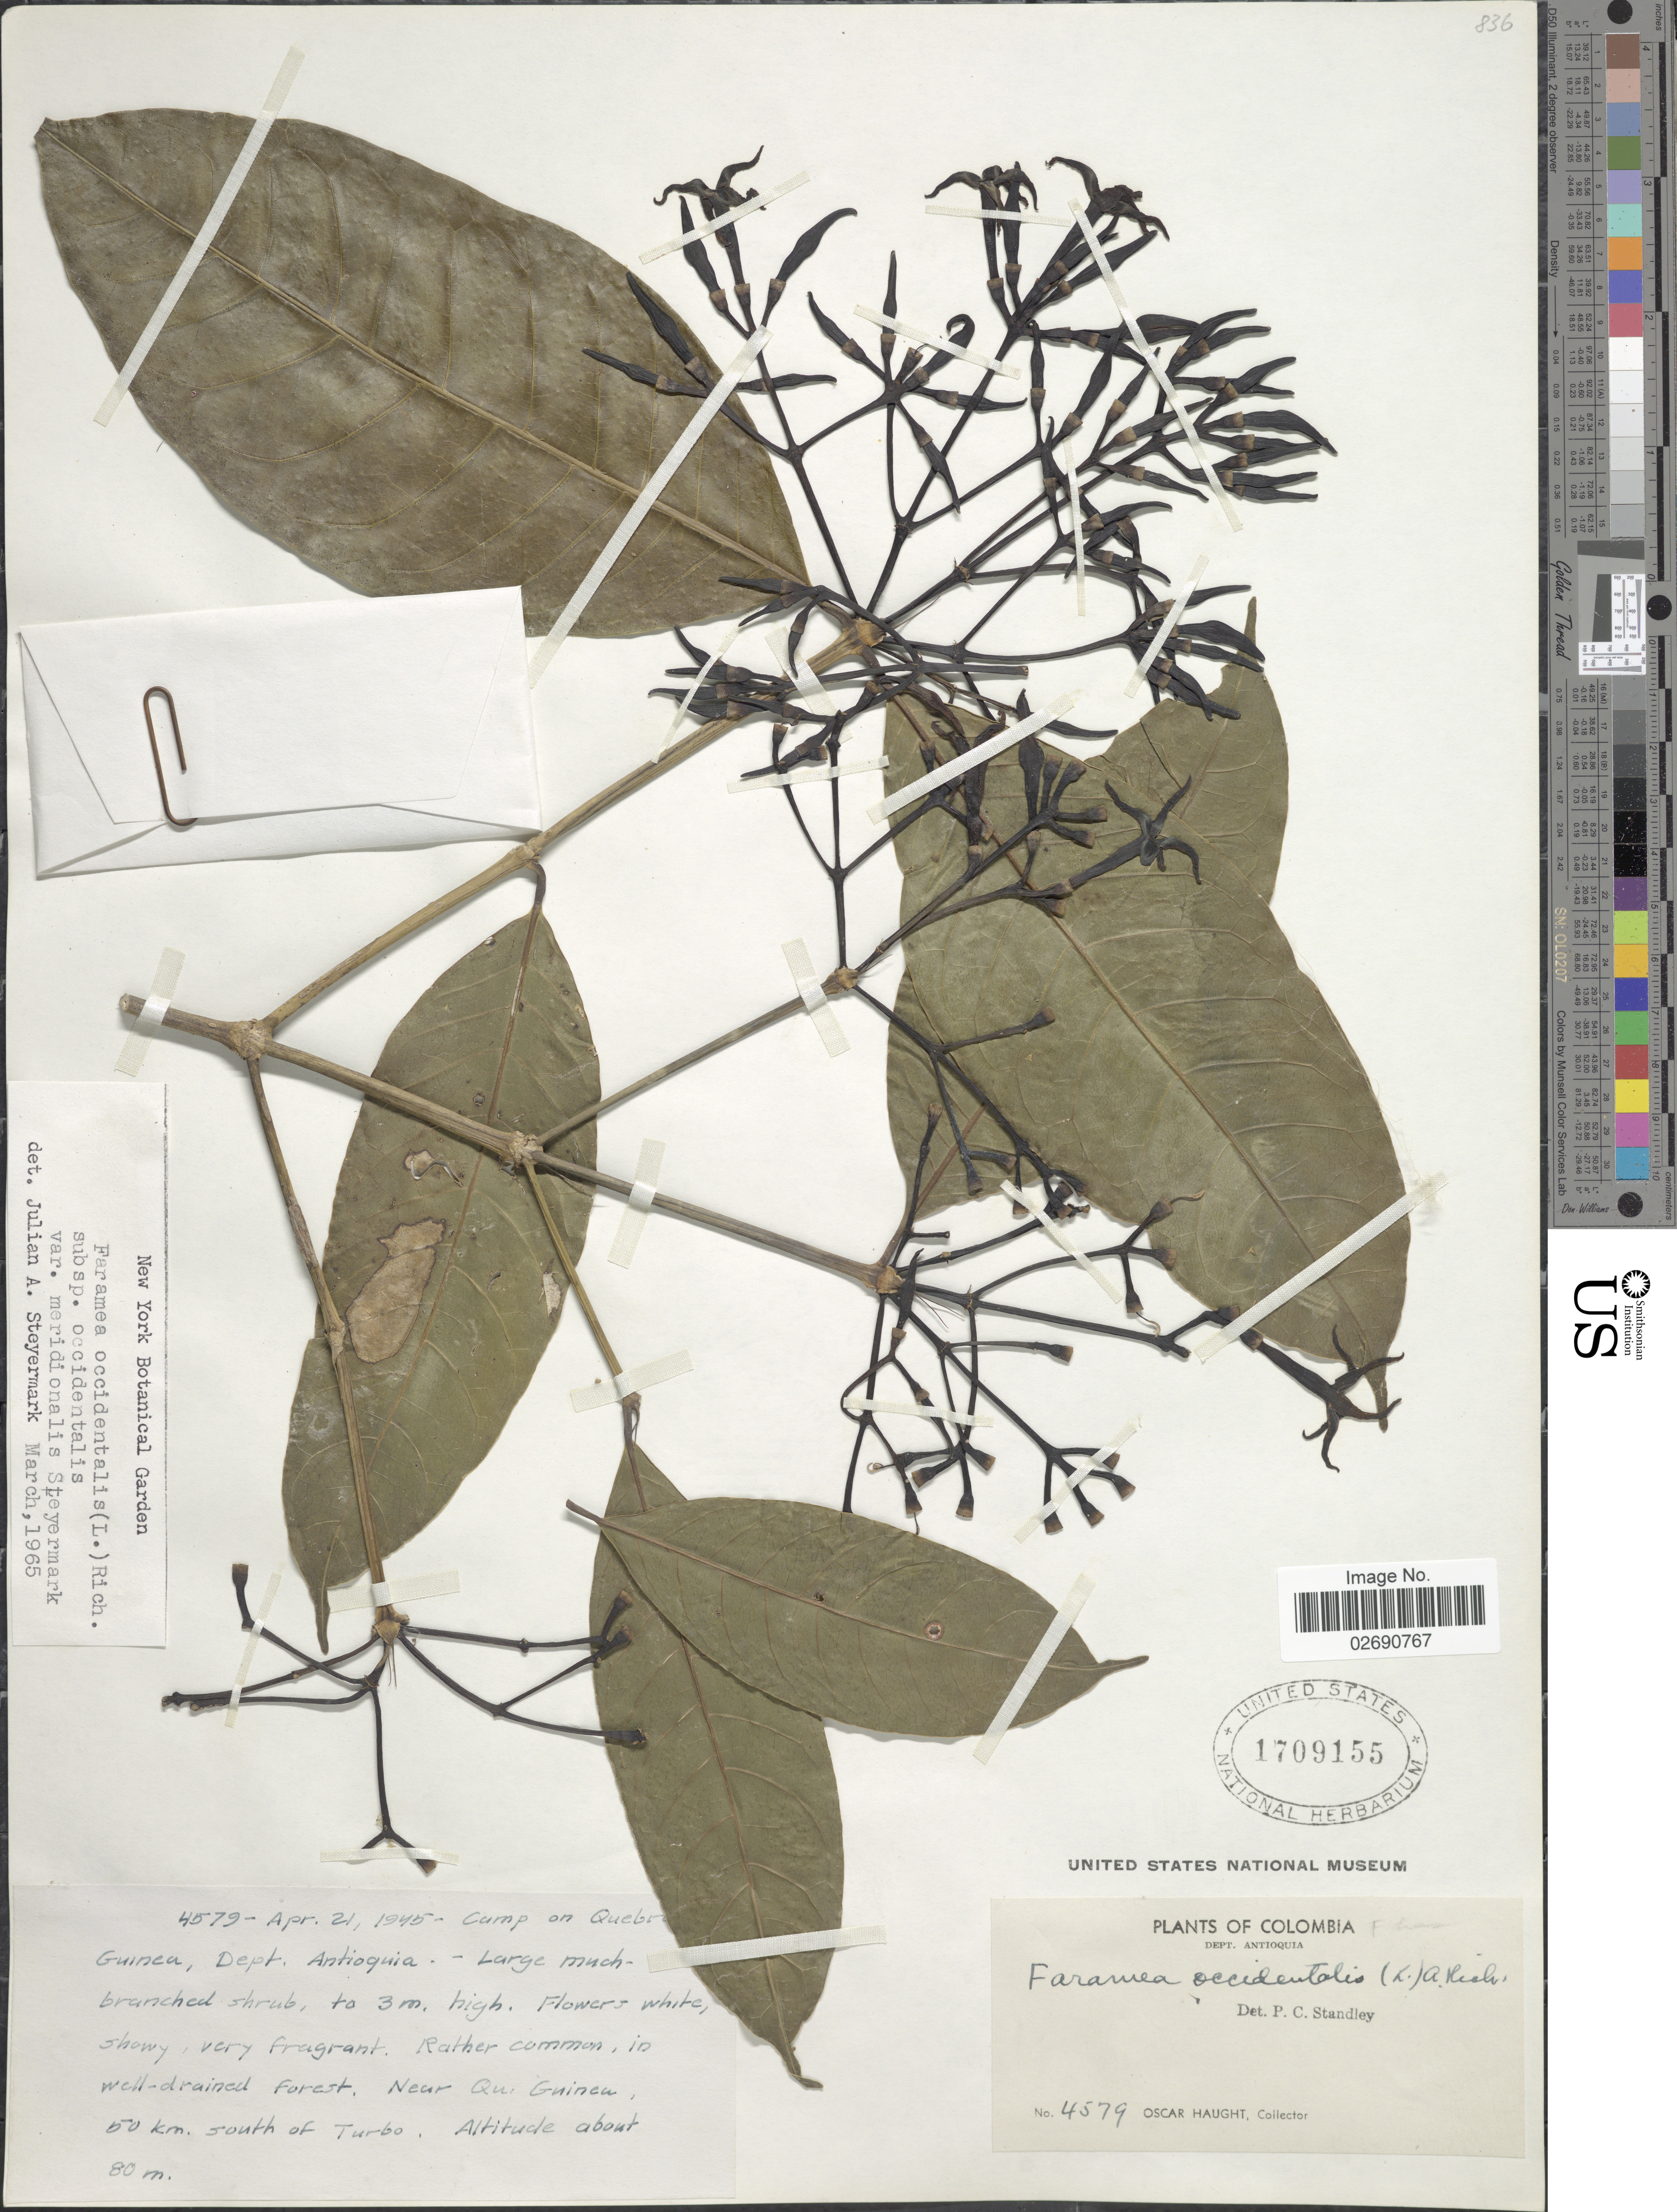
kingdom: Plantae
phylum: Tracheophyta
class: Magnoliopsida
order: Gentianales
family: Rubiaceae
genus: Faramea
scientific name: Faramea occidentalis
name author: (L.) A. Rich.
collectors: O. Haught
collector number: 4579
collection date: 1945-04-21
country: Colombia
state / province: Antioquia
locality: Dept. of Antioquia, Camp on Quebr [illegible text] Guinea, Rather common, in well-drained forest. Near Qu. Guinea, 50 km south of Turbo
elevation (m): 80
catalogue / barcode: US 1709155